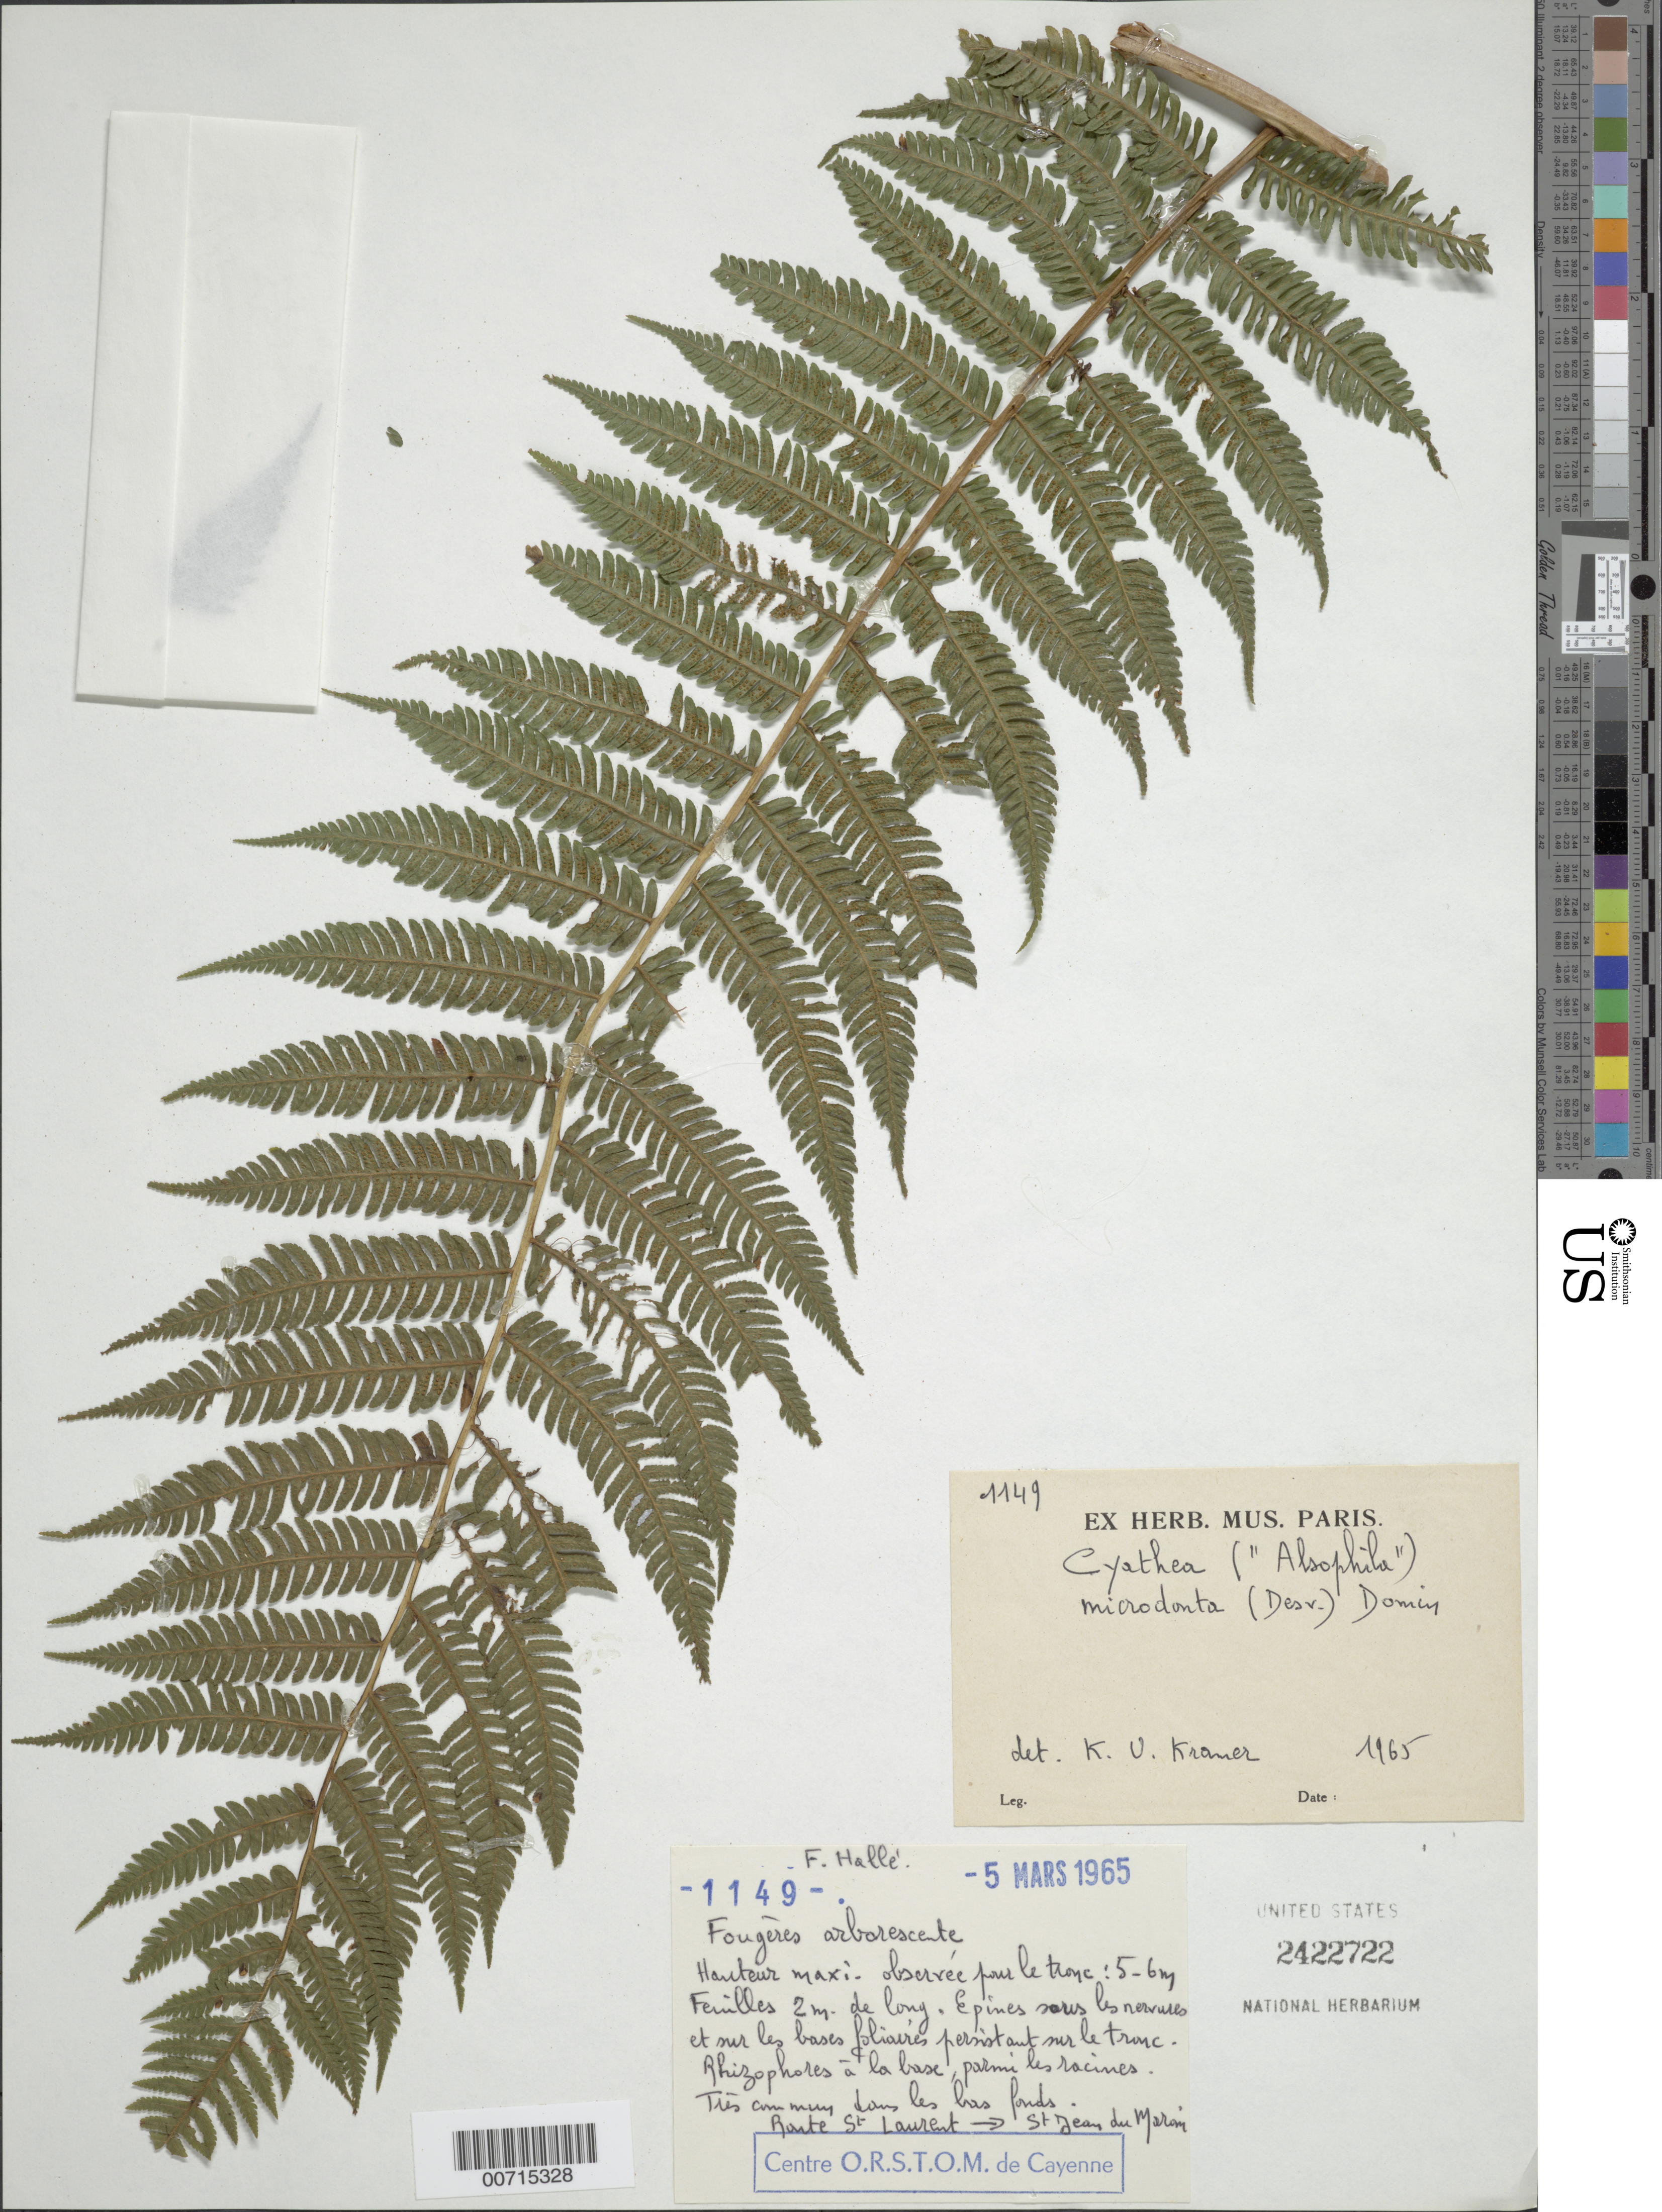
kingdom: Plantae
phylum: Tracheophyta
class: Polypodiopsida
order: Cyatheales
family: Cyatheaceae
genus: Cyathea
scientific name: Cyathea microdonta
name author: (Desv.) Domin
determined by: Kramer, K. U.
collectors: F. Hallé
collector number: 1149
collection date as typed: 5-Mar-65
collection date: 1965-03-05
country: French Guiana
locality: Route St. Laurent to St. Jean du Maroni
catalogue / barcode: US 2422722